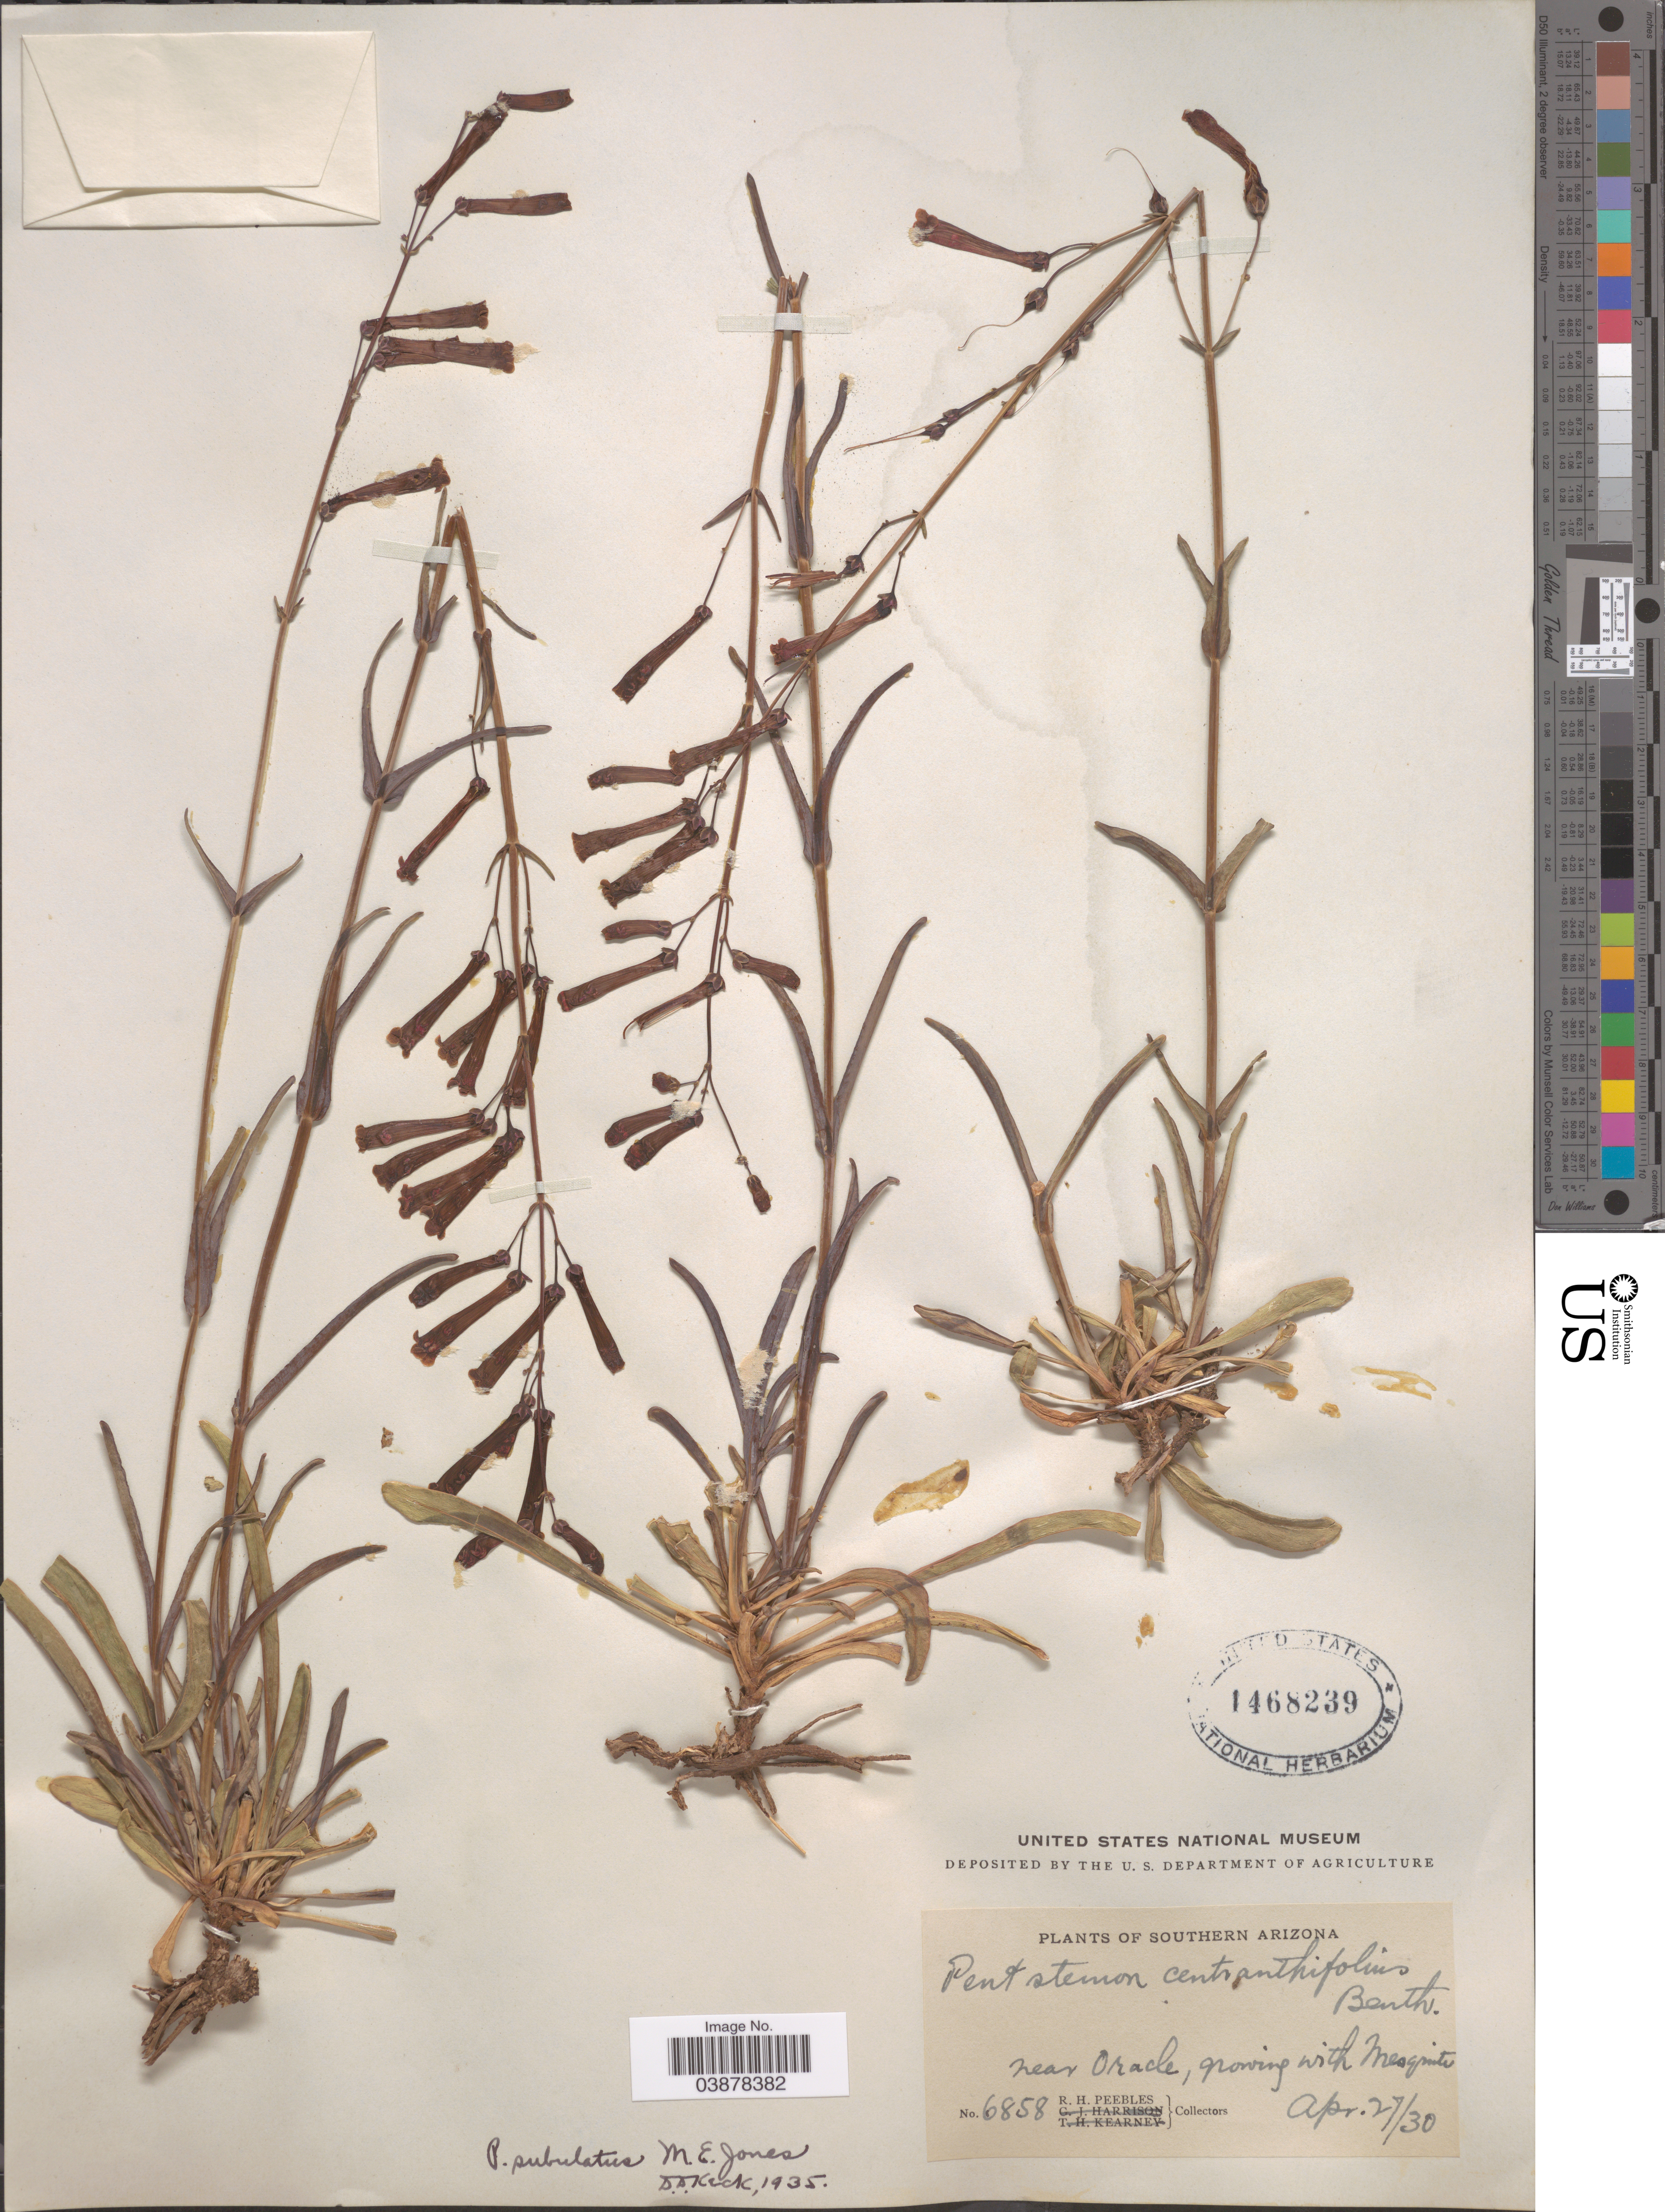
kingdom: Plantae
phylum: Tracheophyta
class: Magnoliopsida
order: Lamiales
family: Plantaginaceae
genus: Penstemon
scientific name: Penstemon subulatus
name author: M.E. Jones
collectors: R. H. Peebles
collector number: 6858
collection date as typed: Transcribed d/m/y: 27/4/30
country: United States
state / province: Arizona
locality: Near Oracle, growing with Mesquite.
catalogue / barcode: US 1468239